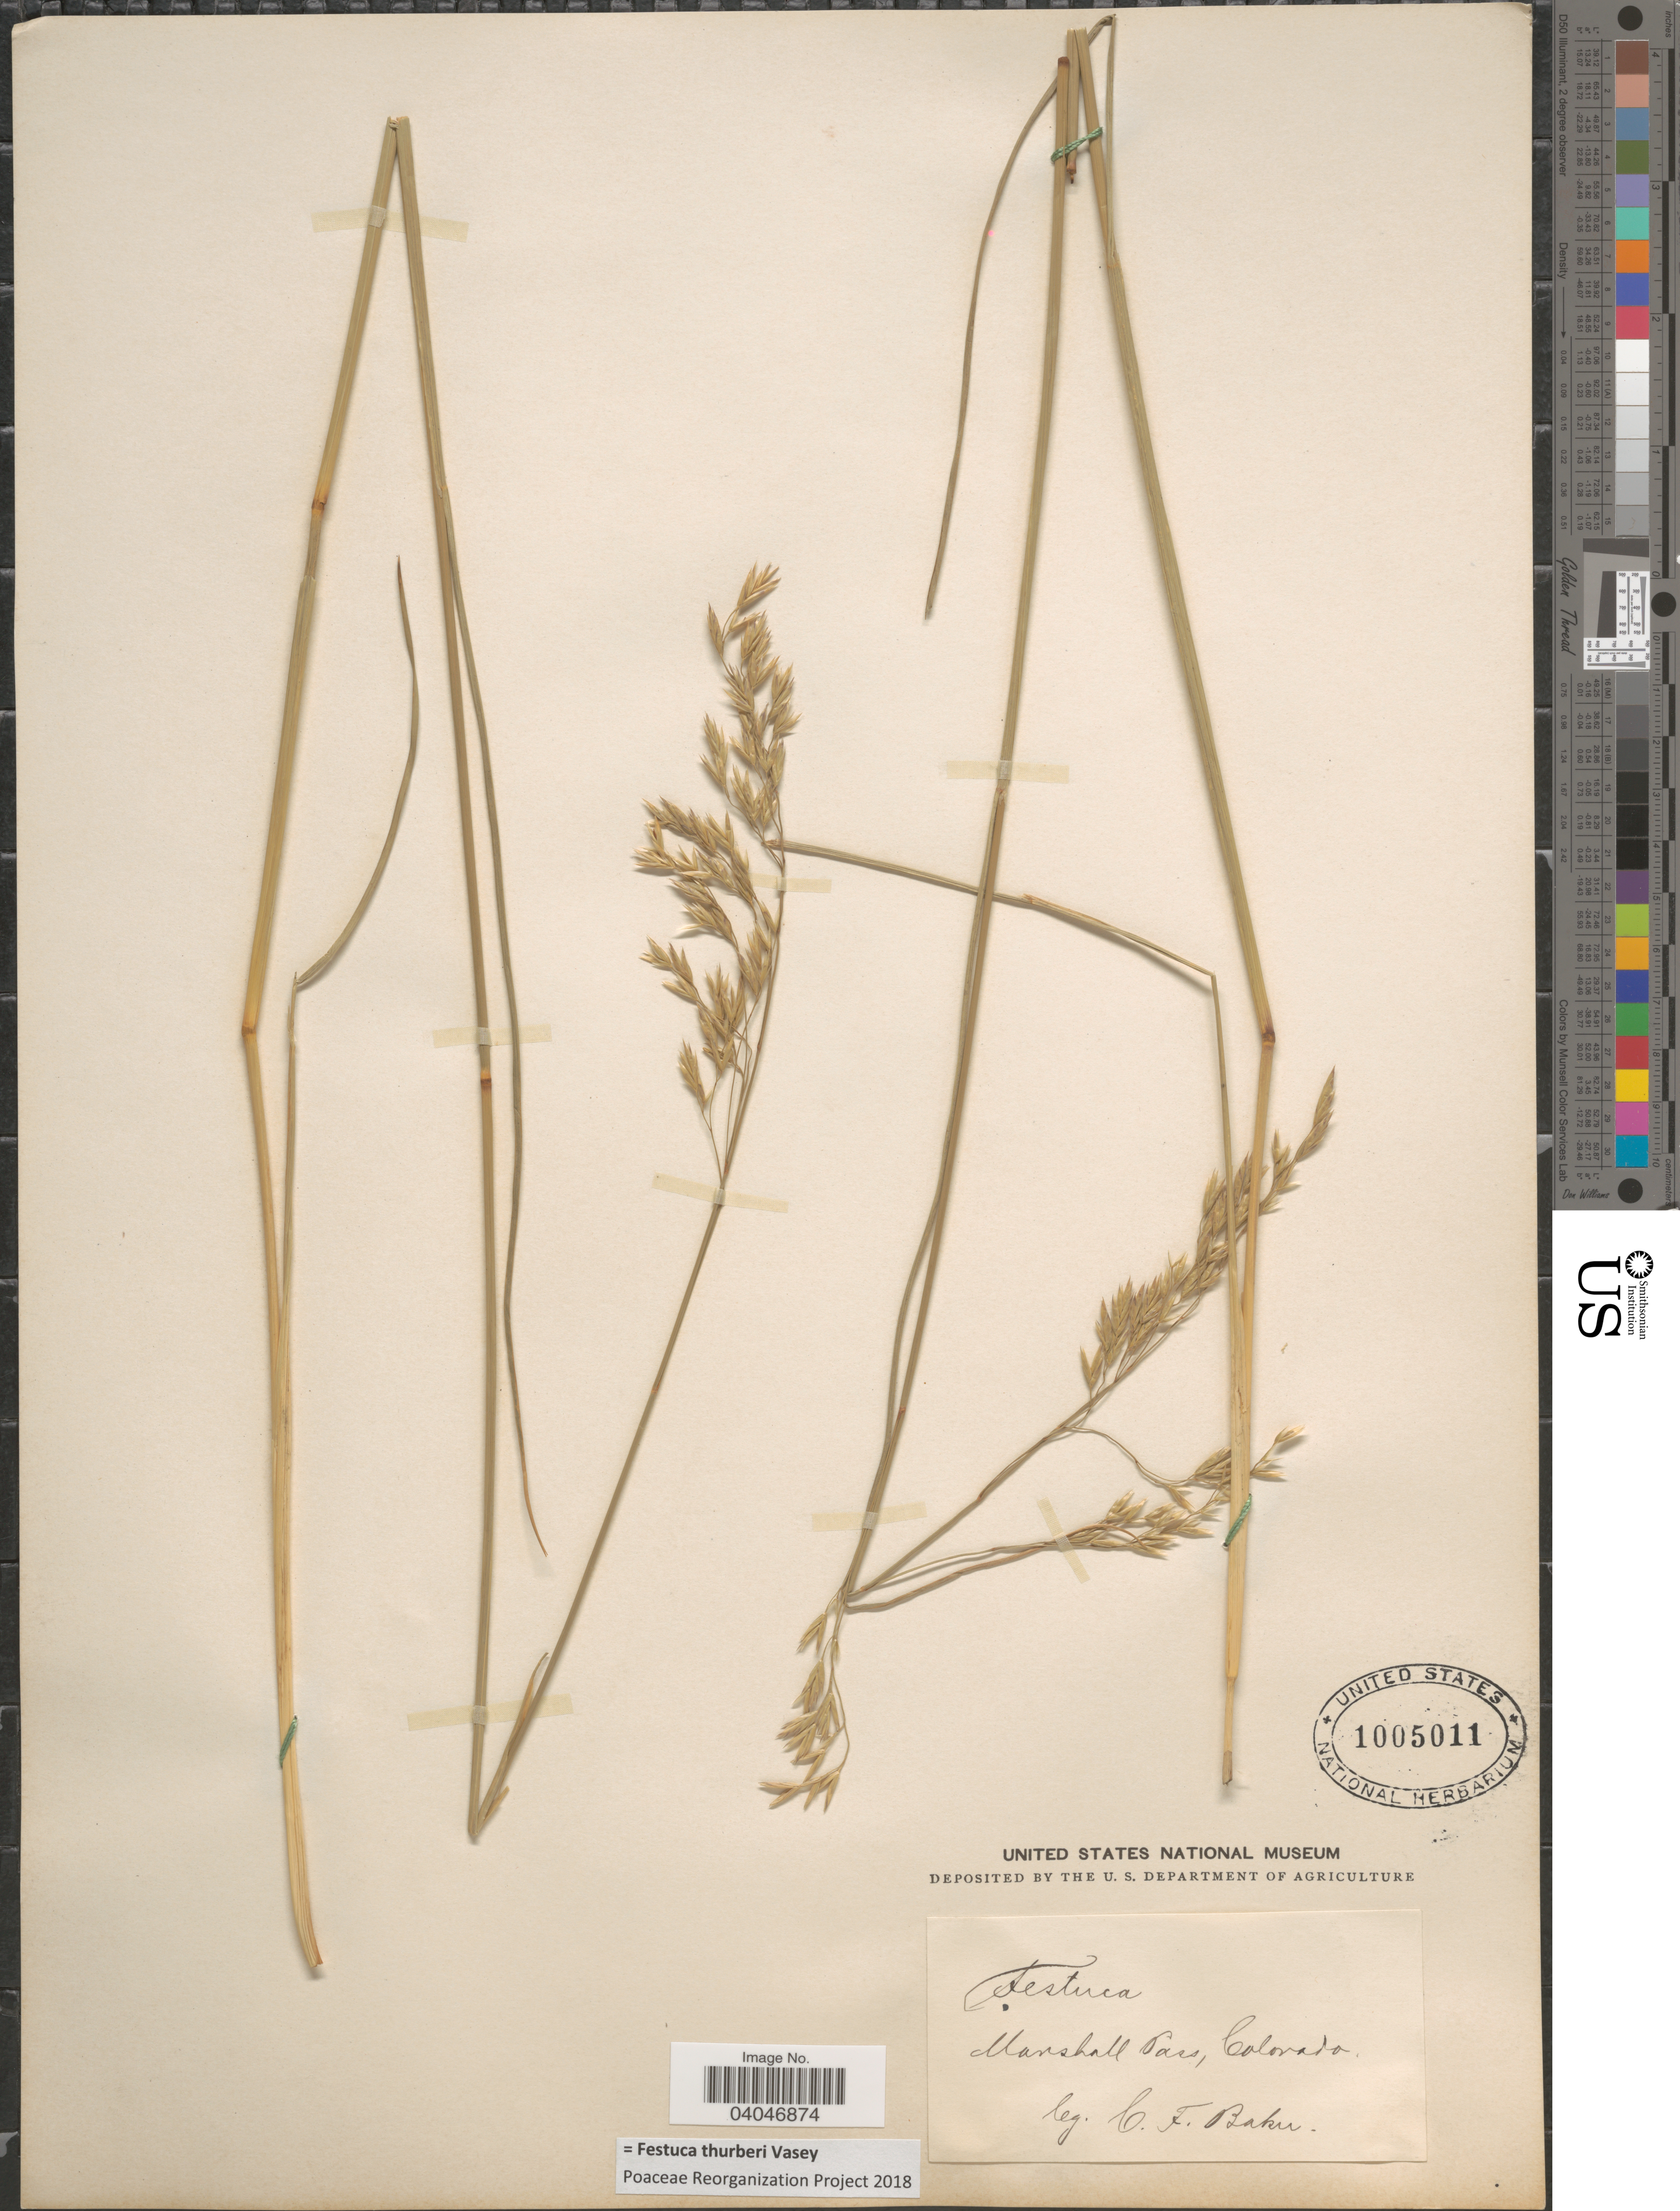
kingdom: Plantae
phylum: Tracheophyta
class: Liliopsida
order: Poales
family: Poaceae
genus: Festuca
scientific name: Festuca thurberi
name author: Vasey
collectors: C. F. Baker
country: United States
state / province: Colorado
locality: Marshall Pass.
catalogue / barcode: US 1005011